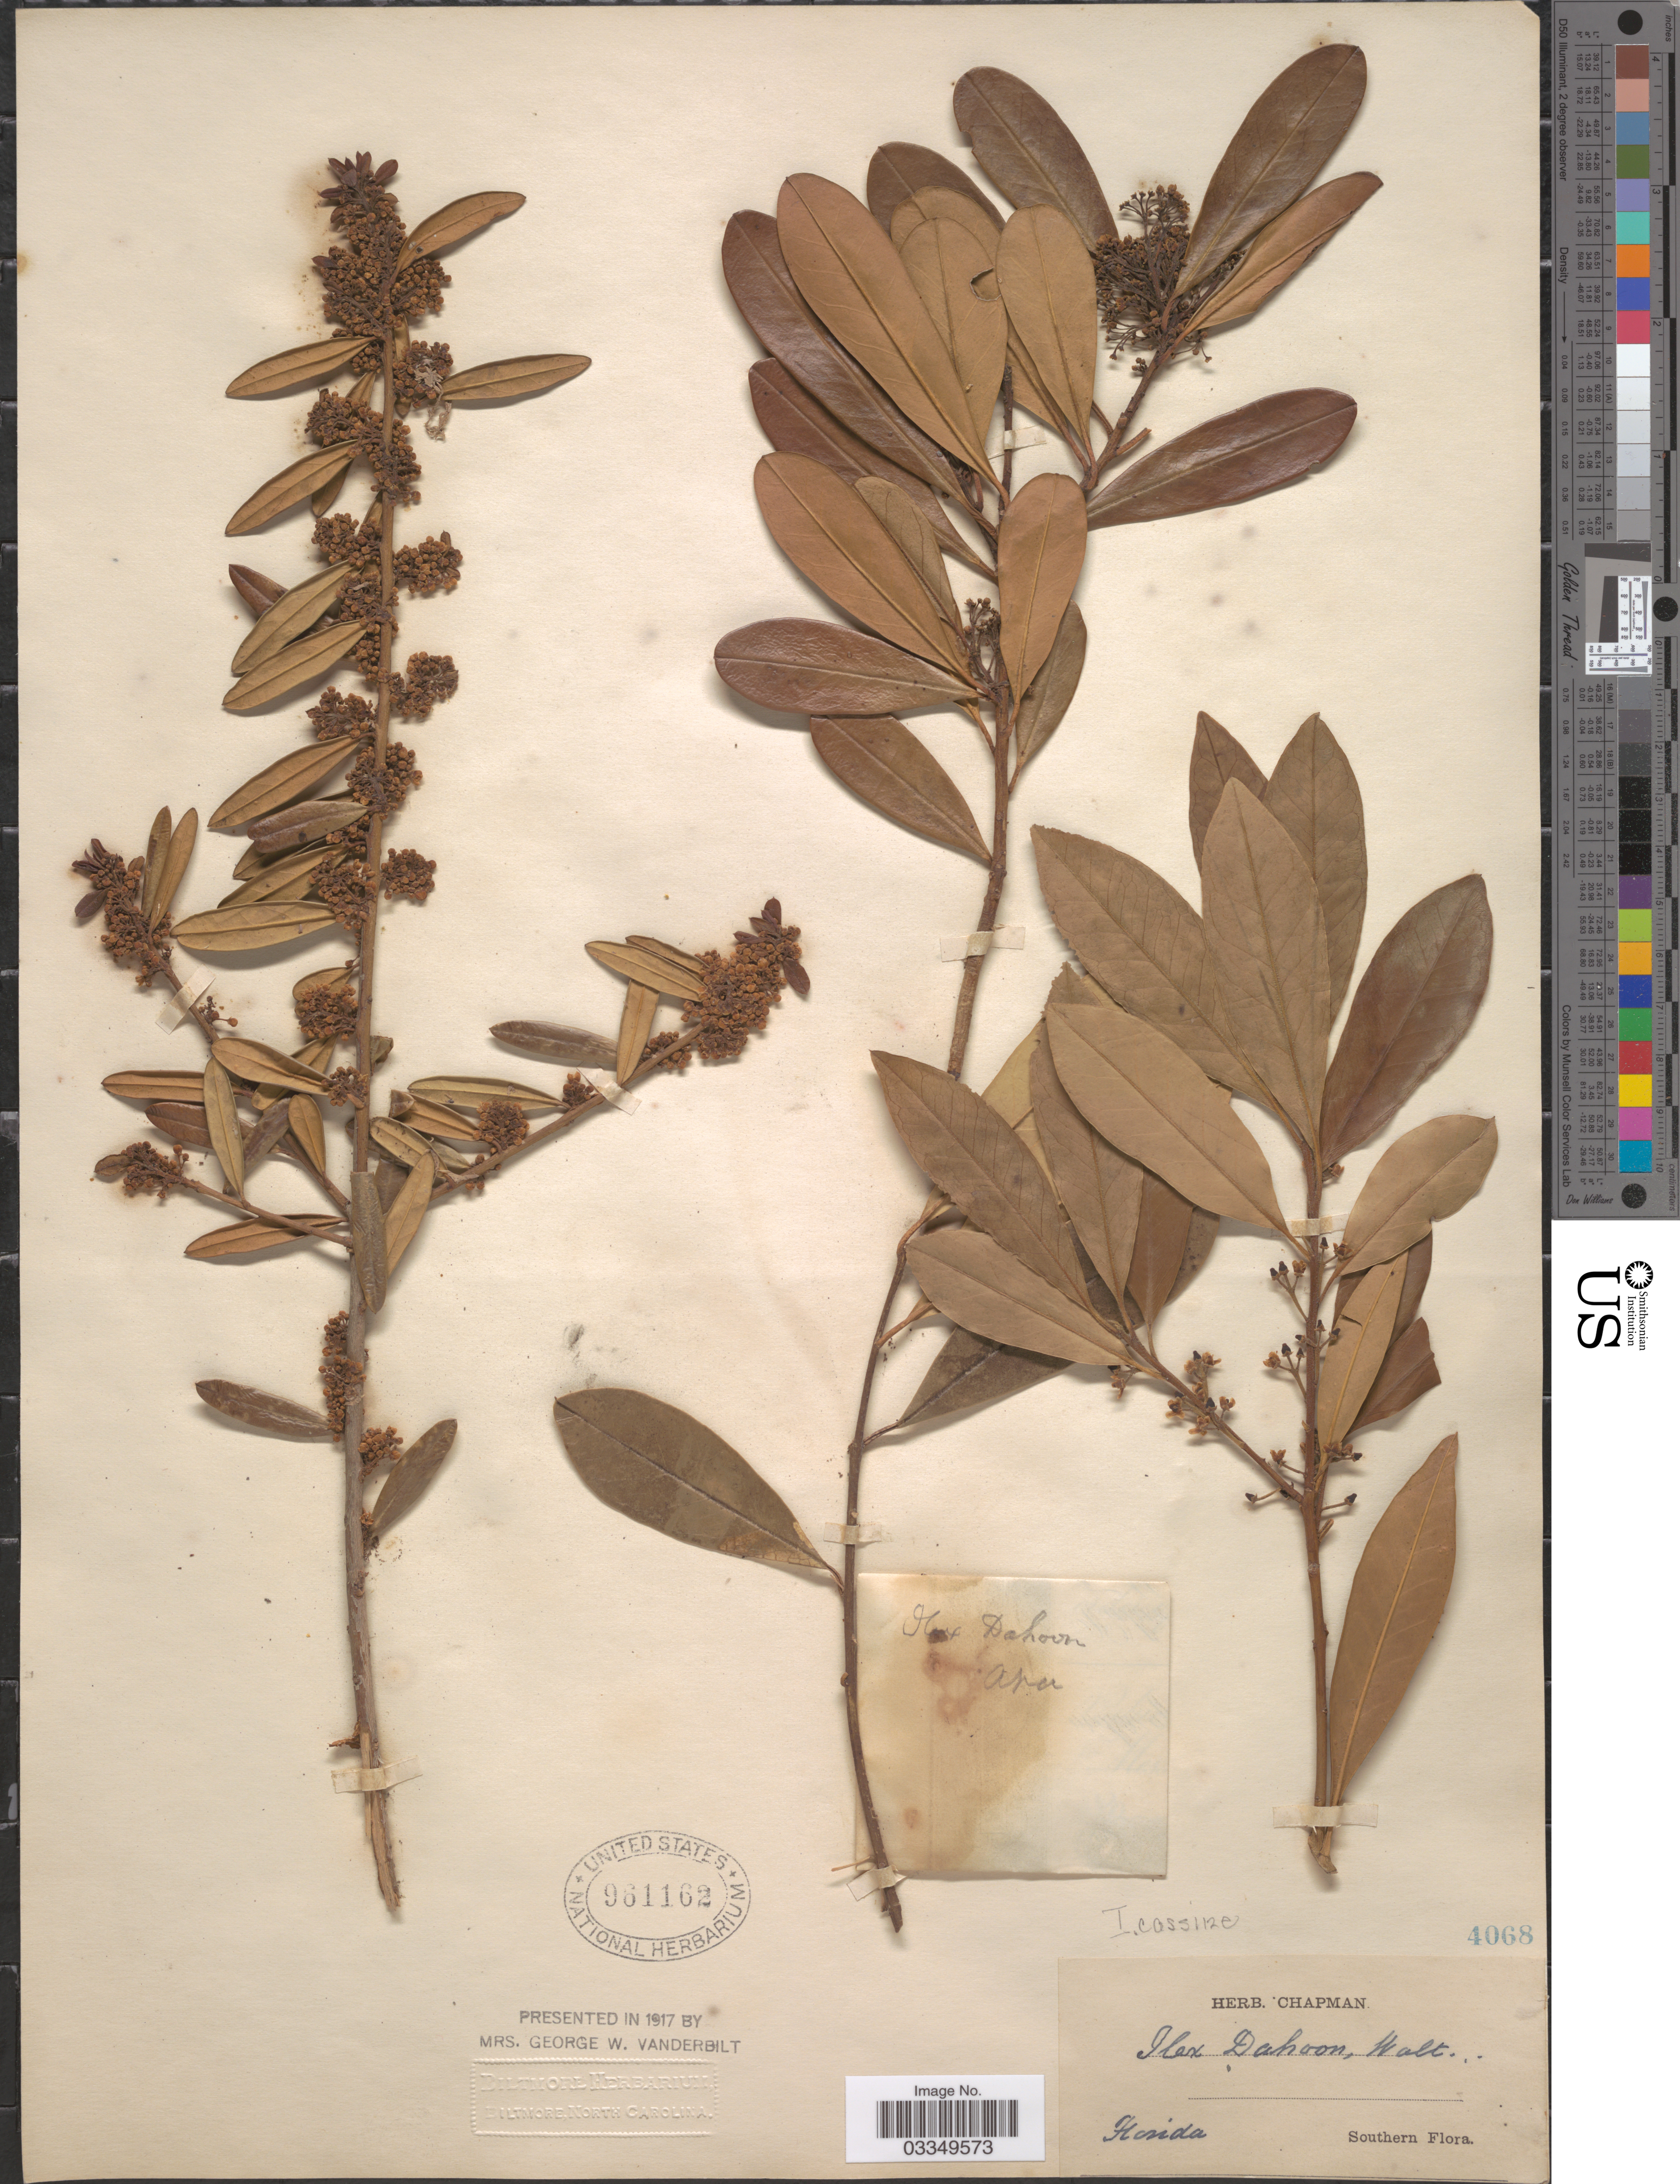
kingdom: Plantae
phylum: Tracheophyta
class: Magnoliopsida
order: Aquifoliales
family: Aquifoliaceae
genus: Ilex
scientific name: Ilex cassine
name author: L.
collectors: ex herb. Chapman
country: United States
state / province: Florida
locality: Southern.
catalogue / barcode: US 961162